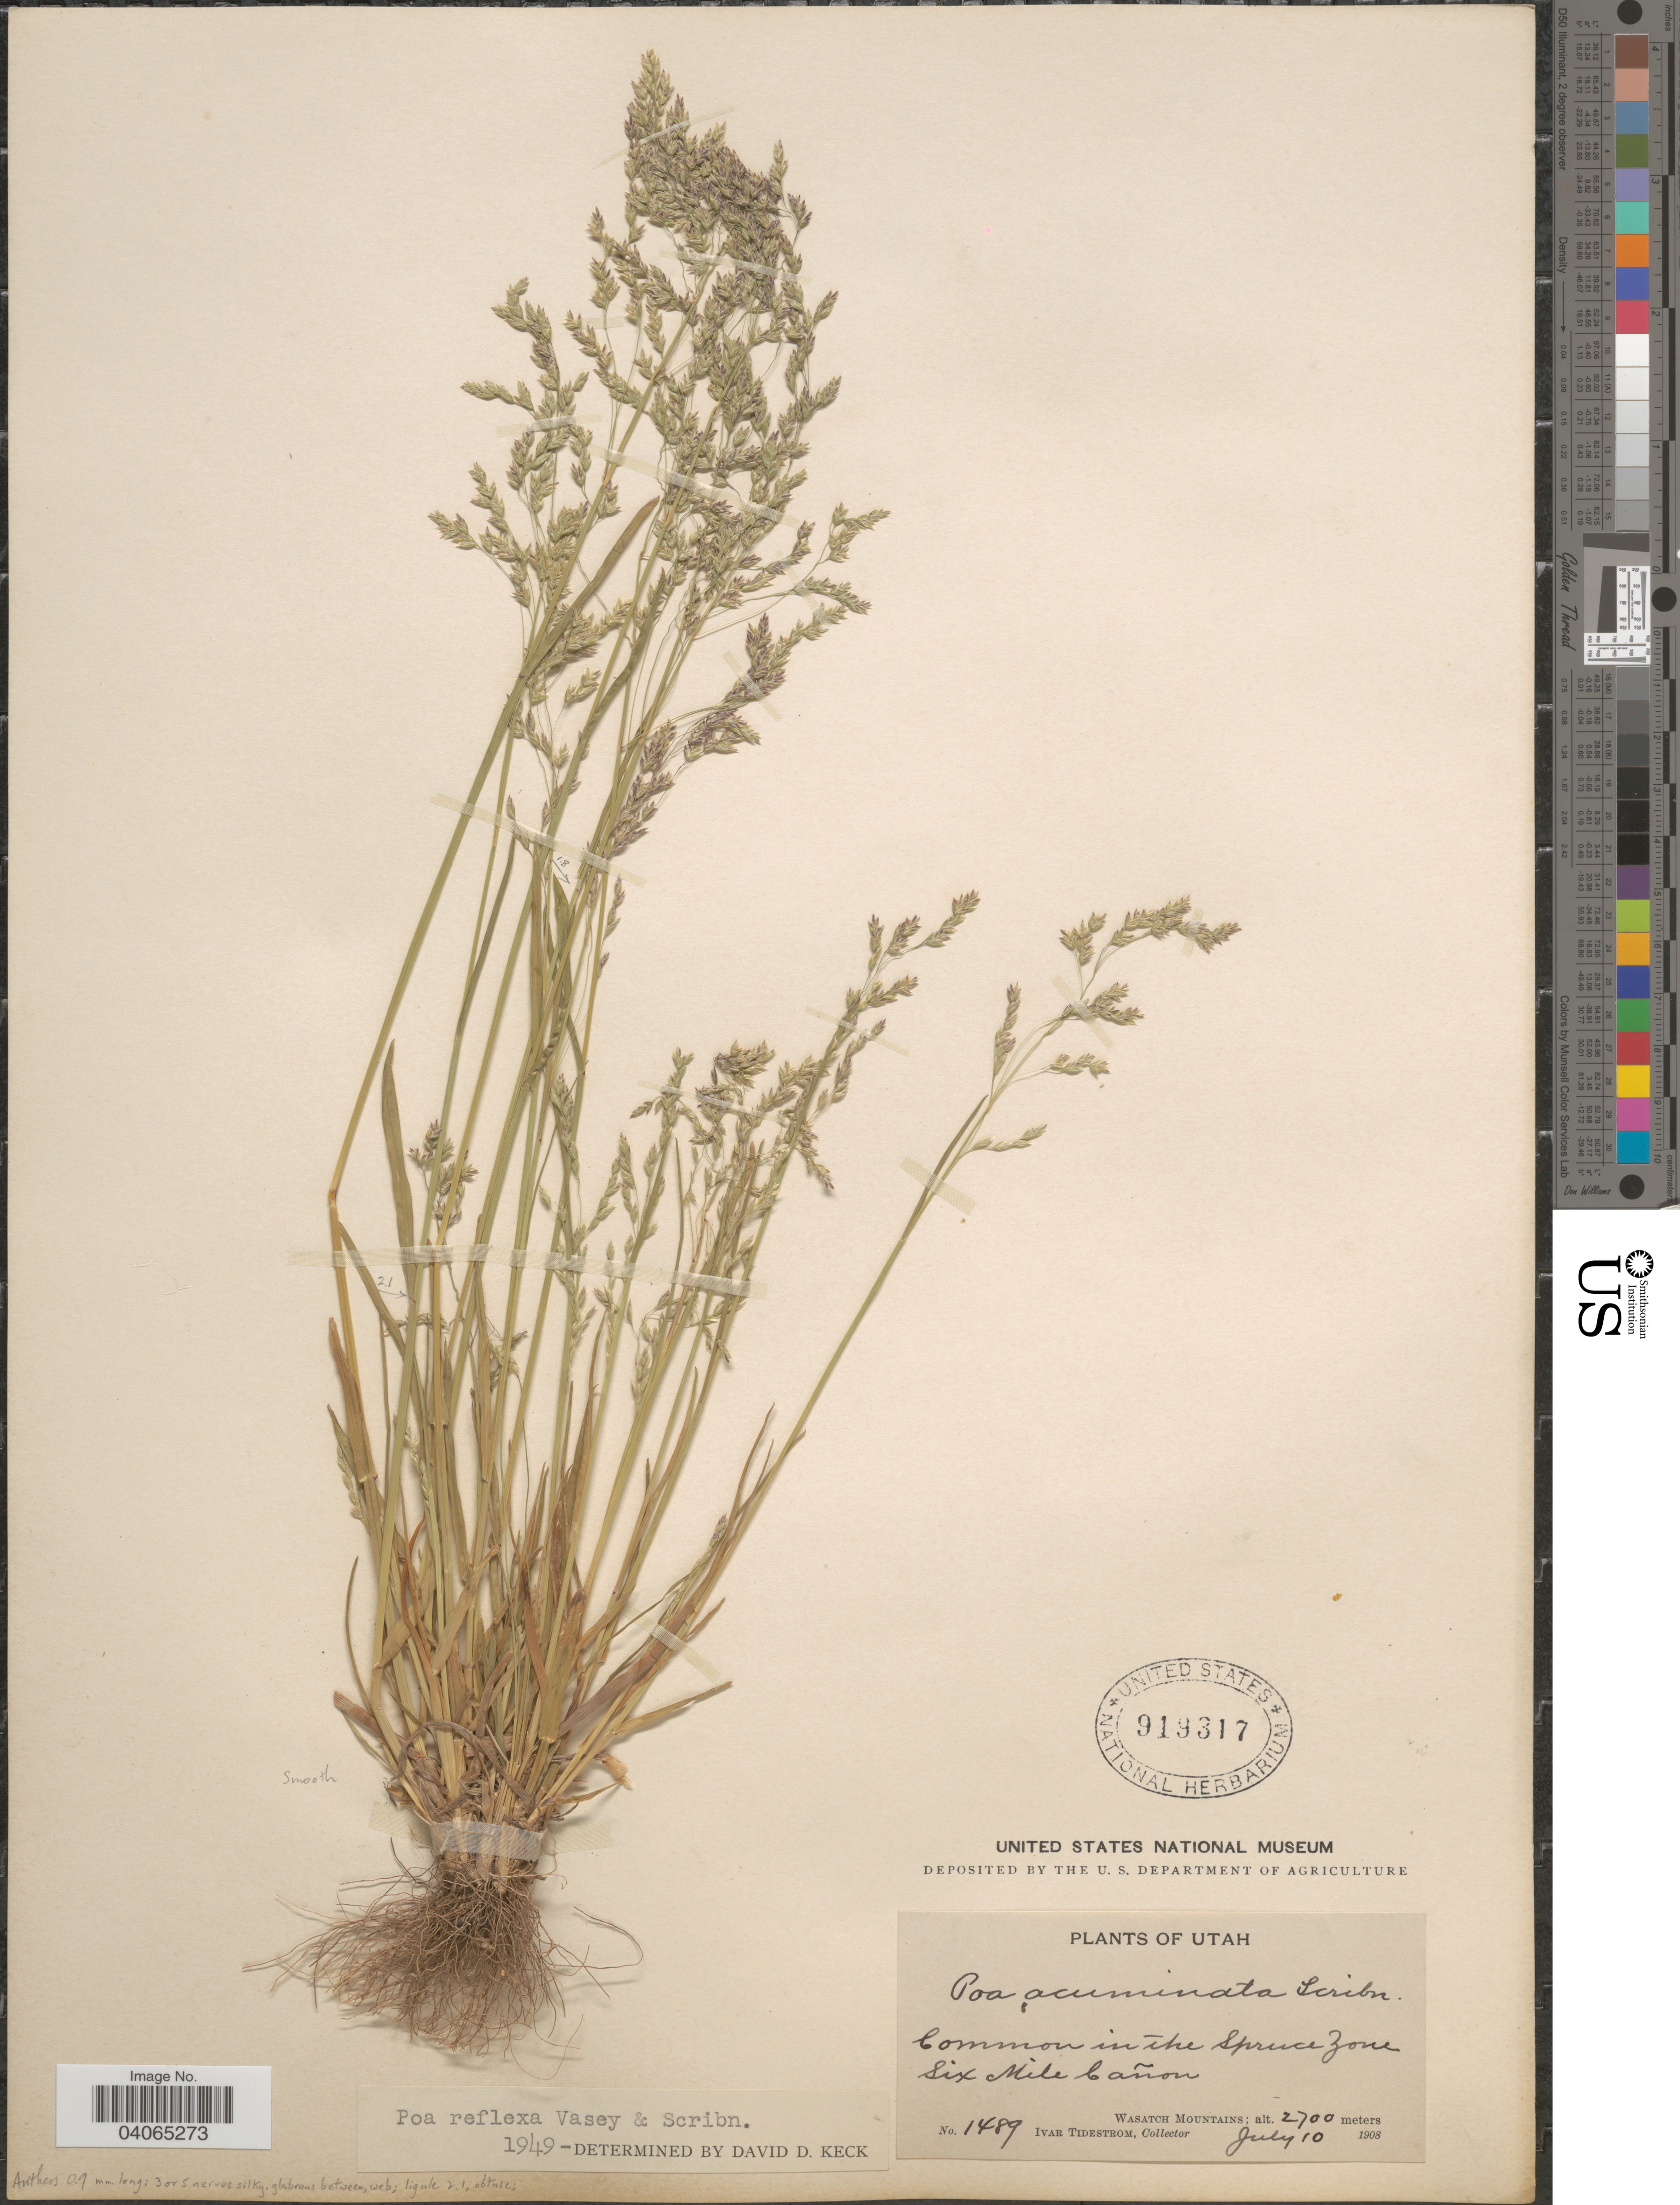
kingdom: Plantae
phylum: Tracheophyta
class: Liliopsida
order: Poales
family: Poaceae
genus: Poa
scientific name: Poa reflexa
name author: Vasey & Scribn.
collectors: I. F. Tidestrom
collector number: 1489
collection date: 1908-07-10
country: United States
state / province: Utah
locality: Common in the Spruce Zone Six Mile Cañon. Wasatch Mountains.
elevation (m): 2700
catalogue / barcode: US 919317